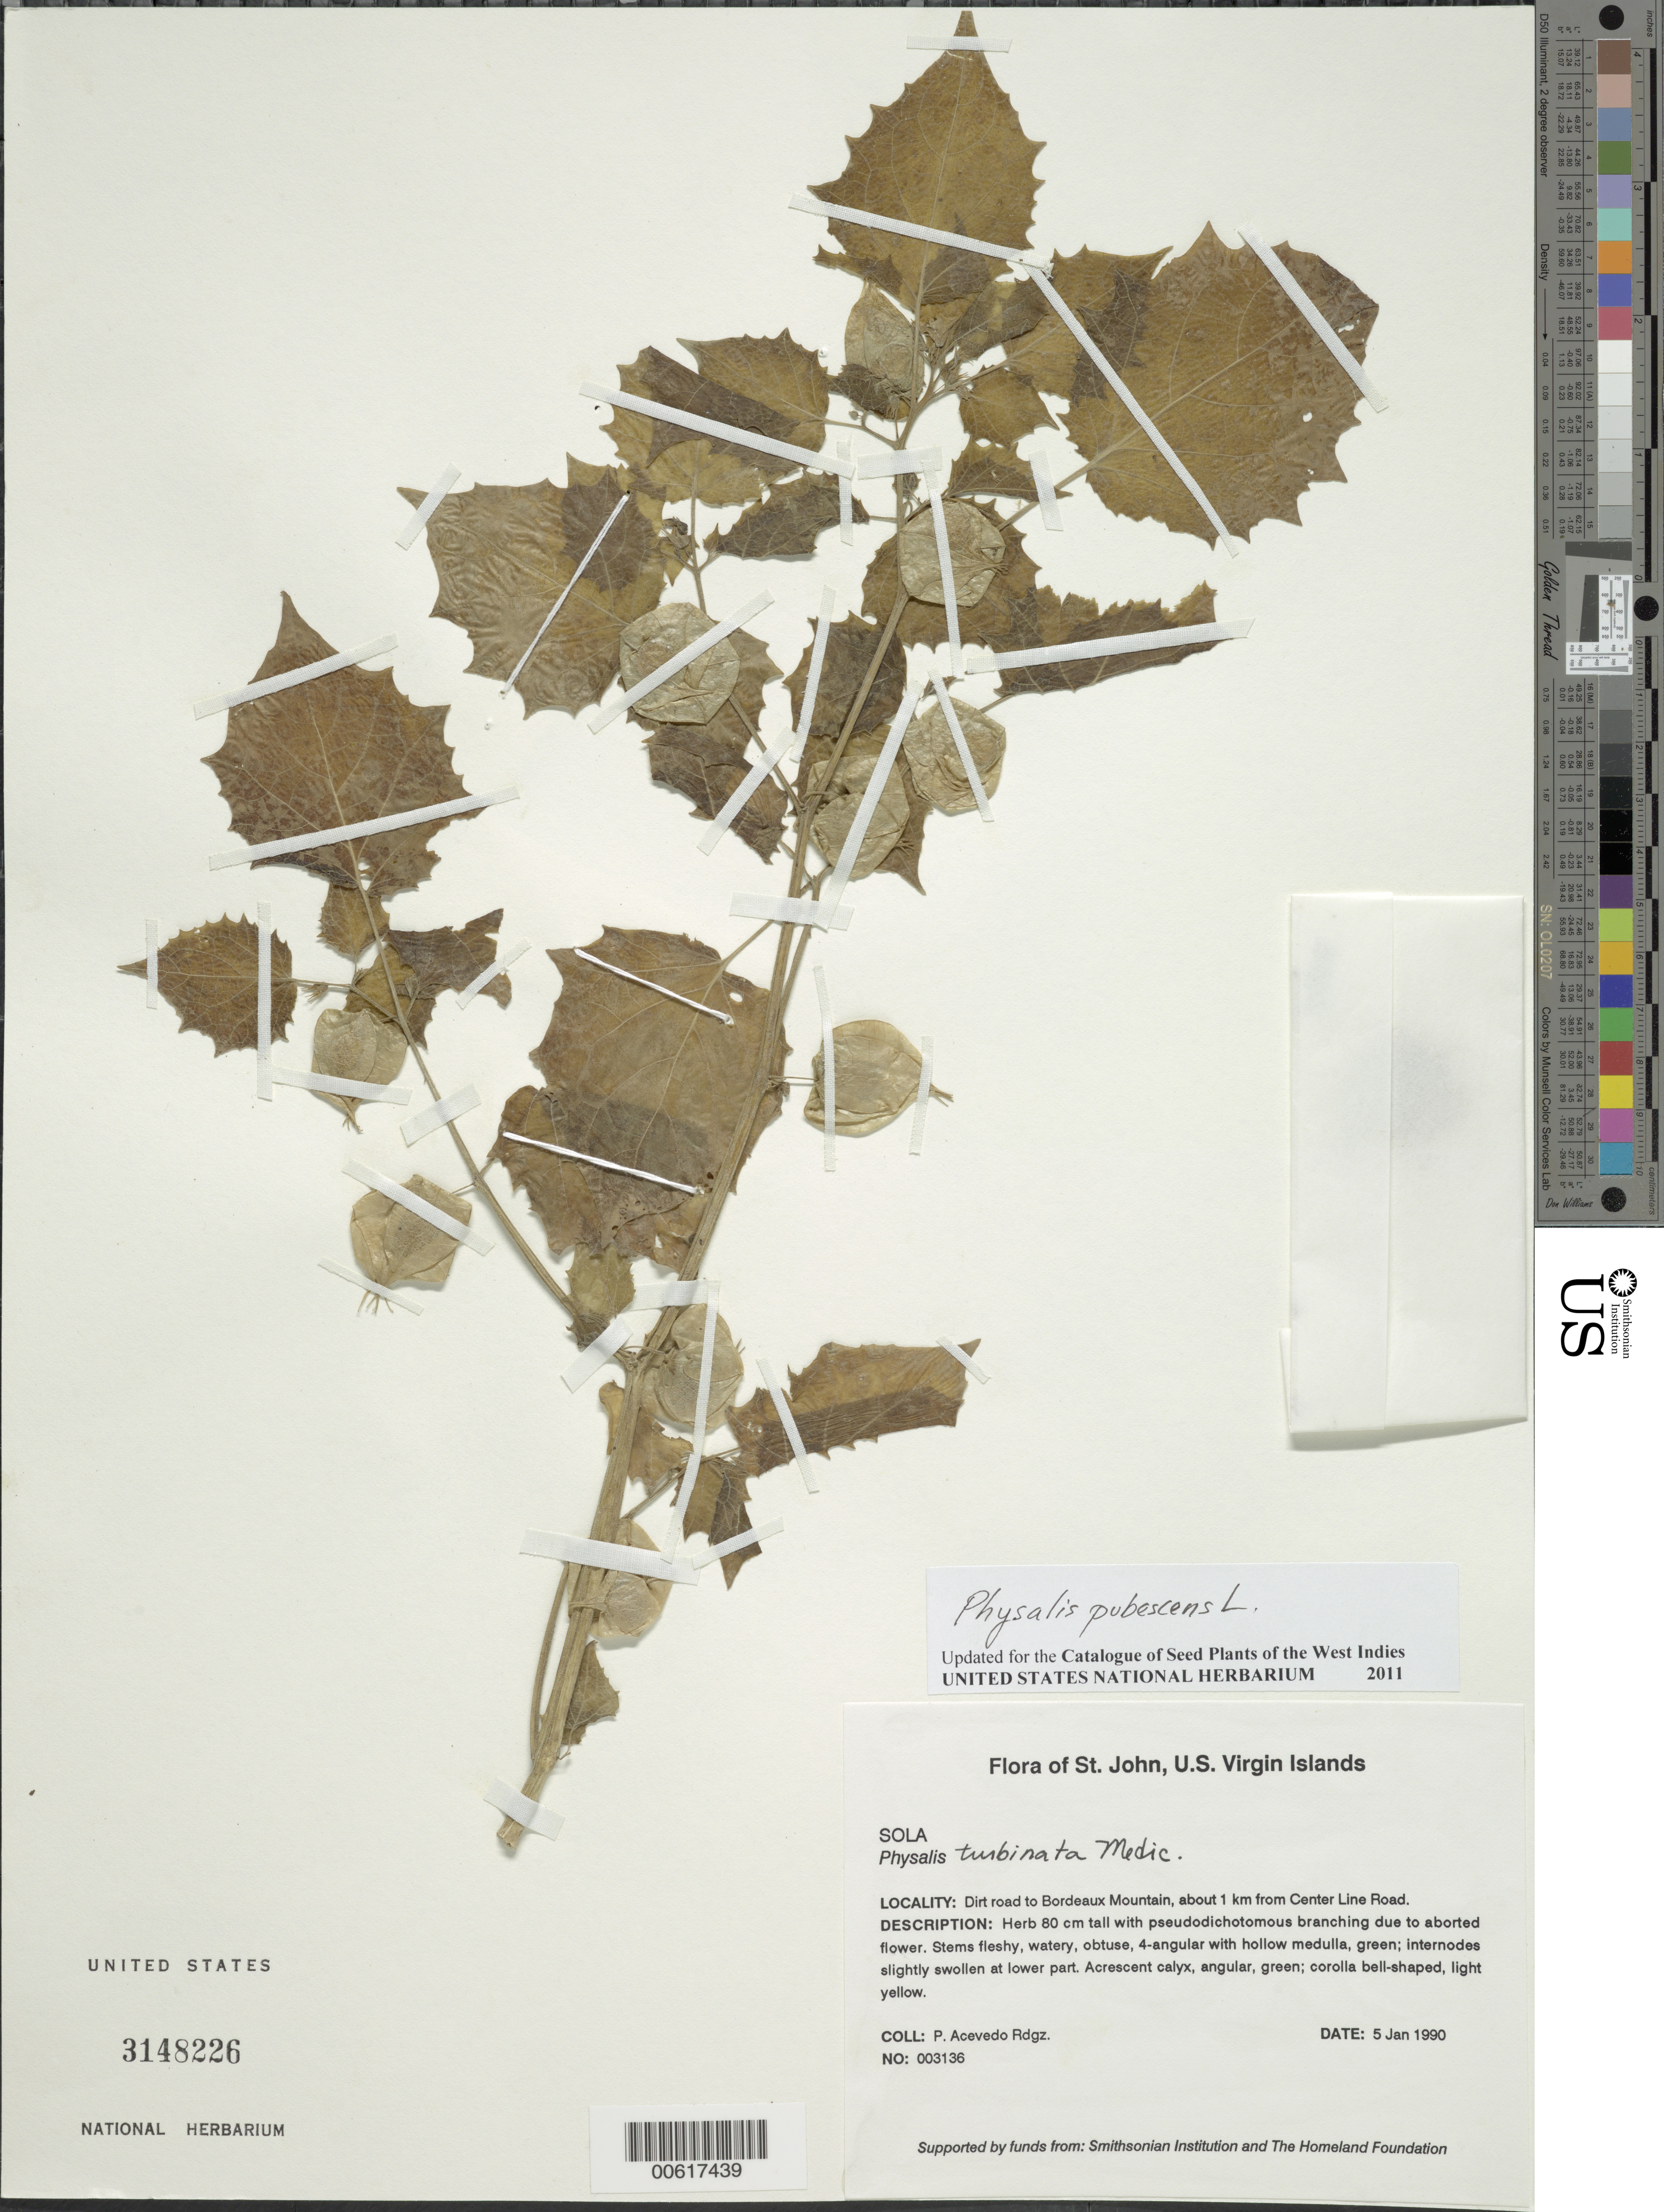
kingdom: Plantae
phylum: Tracheophyta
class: Magnoliopsida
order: Solanales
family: Solanaceae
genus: Physalis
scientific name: Physalis pubescens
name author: L.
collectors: P. Acevedo-Rodr.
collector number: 3136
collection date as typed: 05 Jan 1990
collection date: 1990-01-05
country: U.S. Virgin Islands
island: St. John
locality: Cruz Bay Quarter; dirt road to Bordeaux Mountain, about 1 km from Center Line Road.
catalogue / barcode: US 3148226